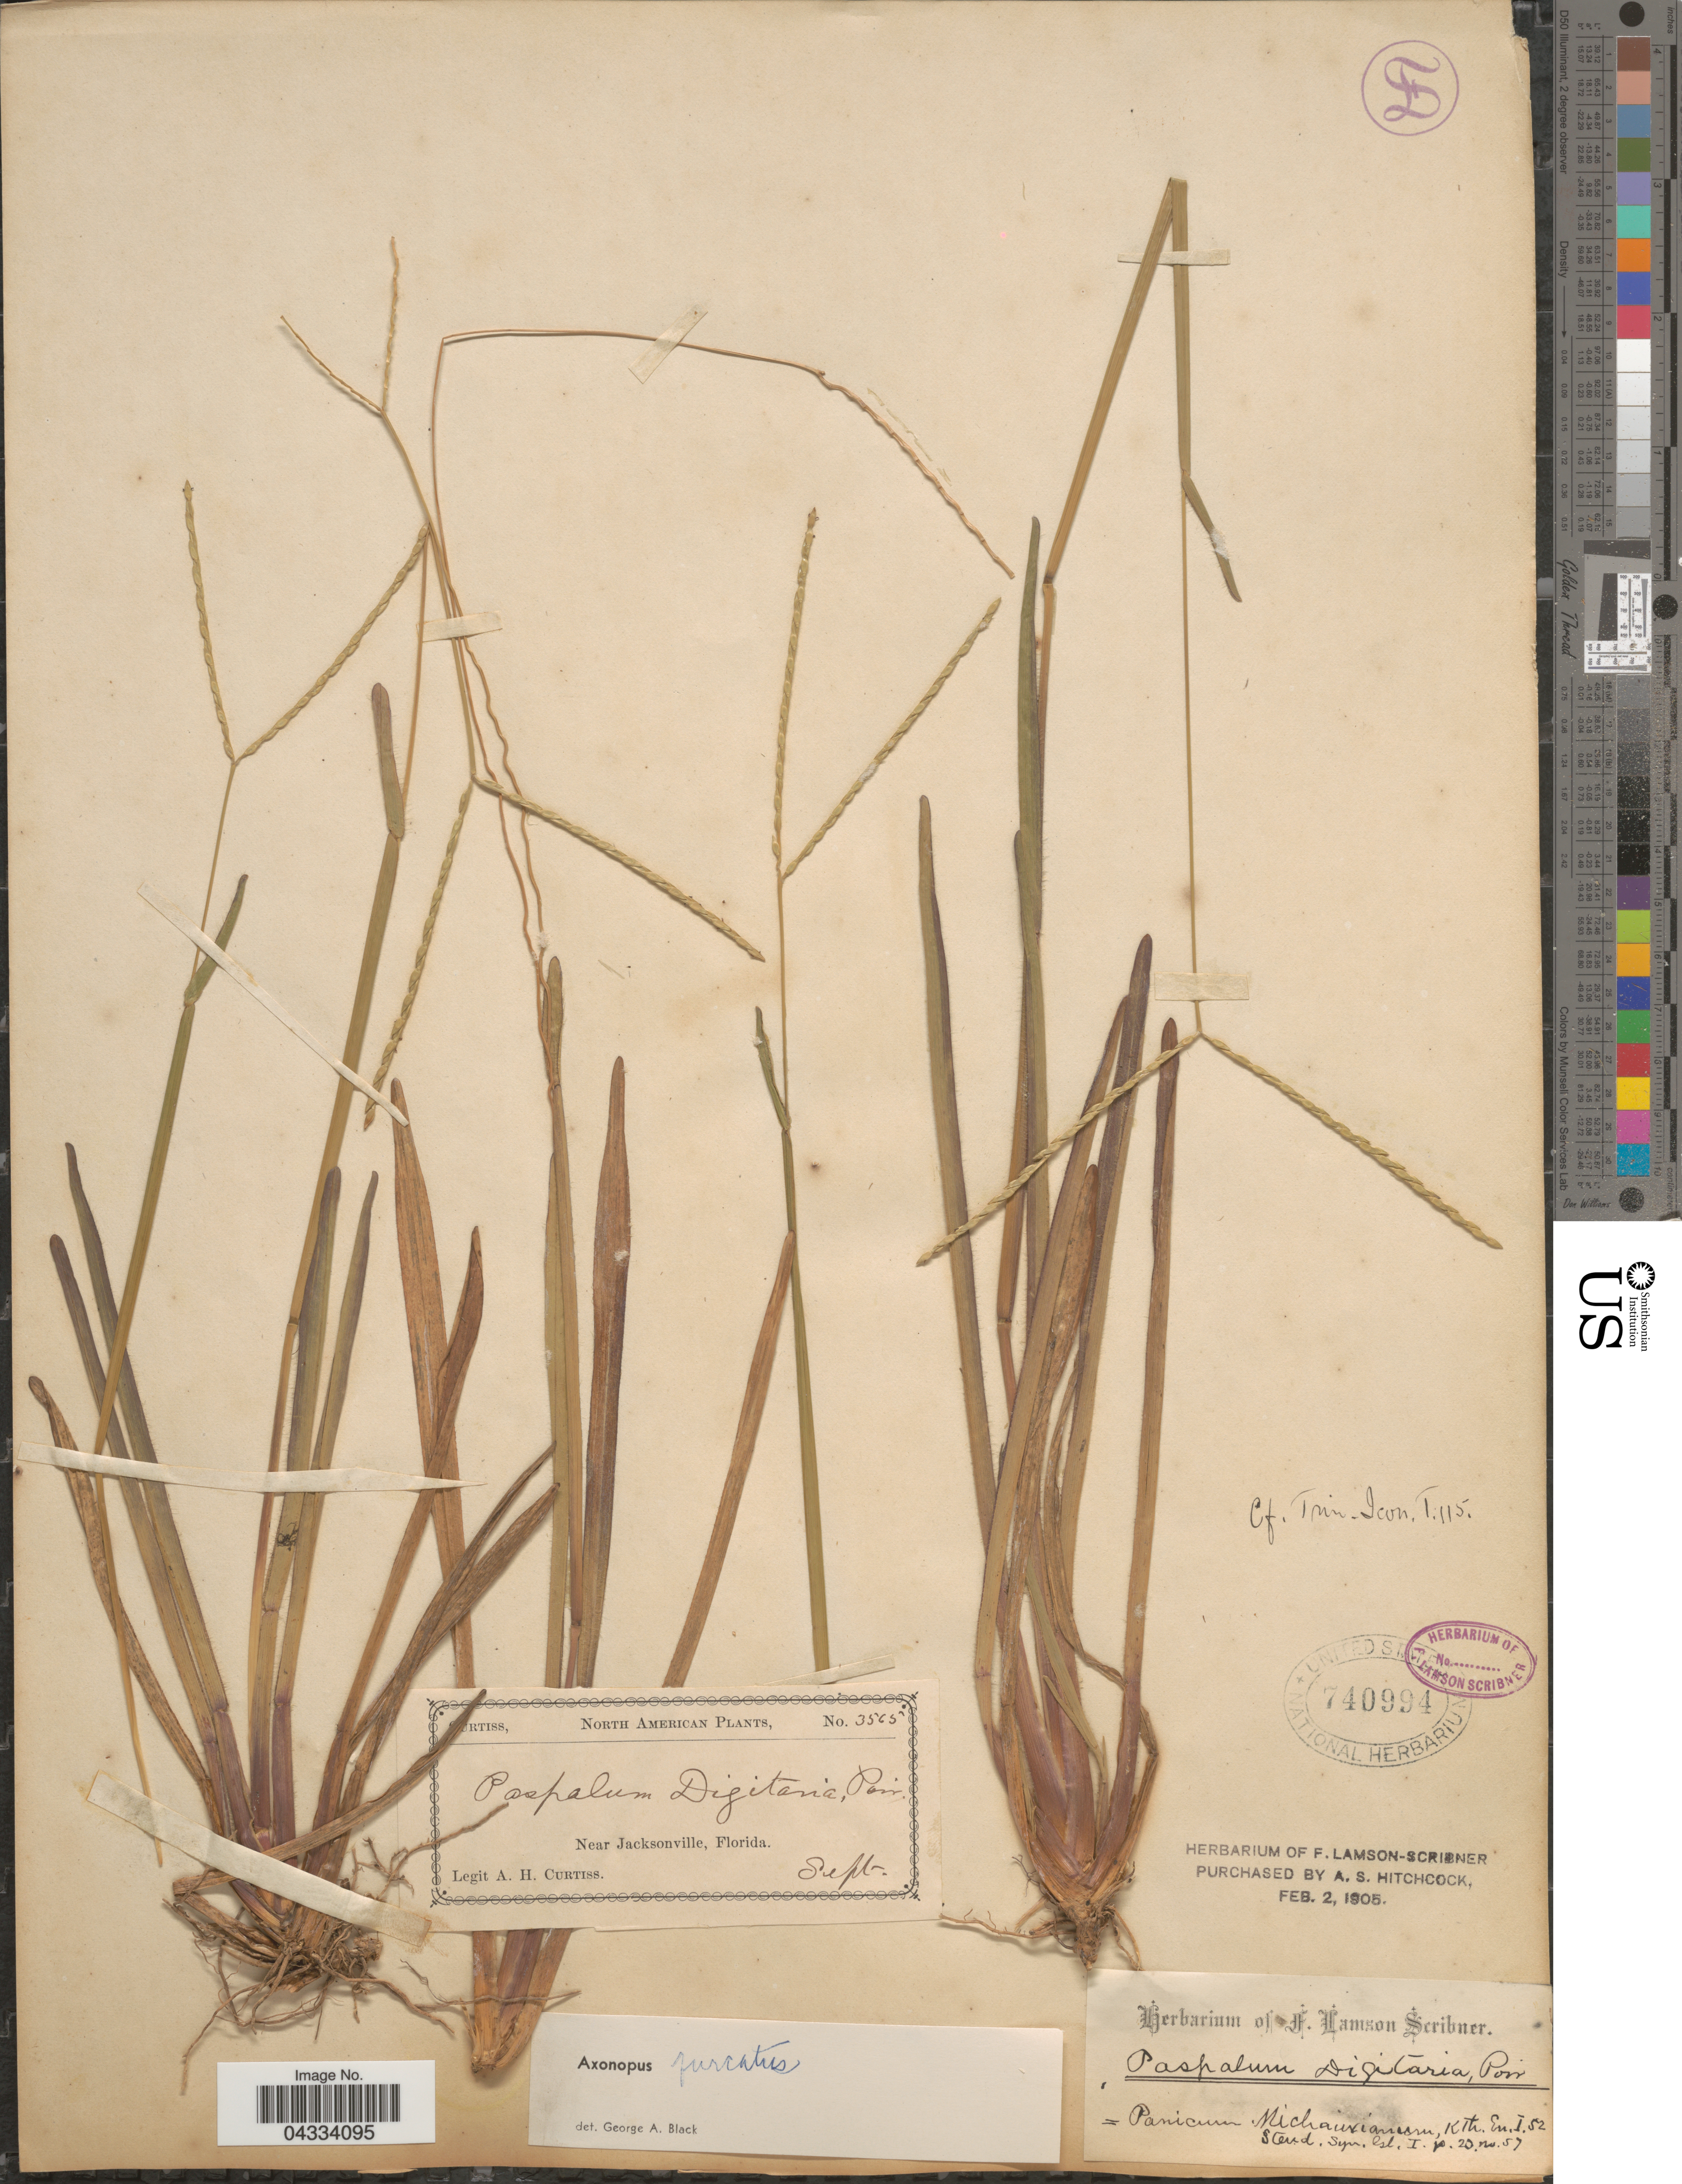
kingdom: Plantae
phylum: Tracheophyta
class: Liliopsida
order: Poales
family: Poaceae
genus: Axonopus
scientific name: Axonopus furcatus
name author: (Flüggé) Hitchc.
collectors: A. H. Curtiss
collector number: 3565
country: United States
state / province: Florida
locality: Near Jacksonville.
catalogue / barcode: US 740994